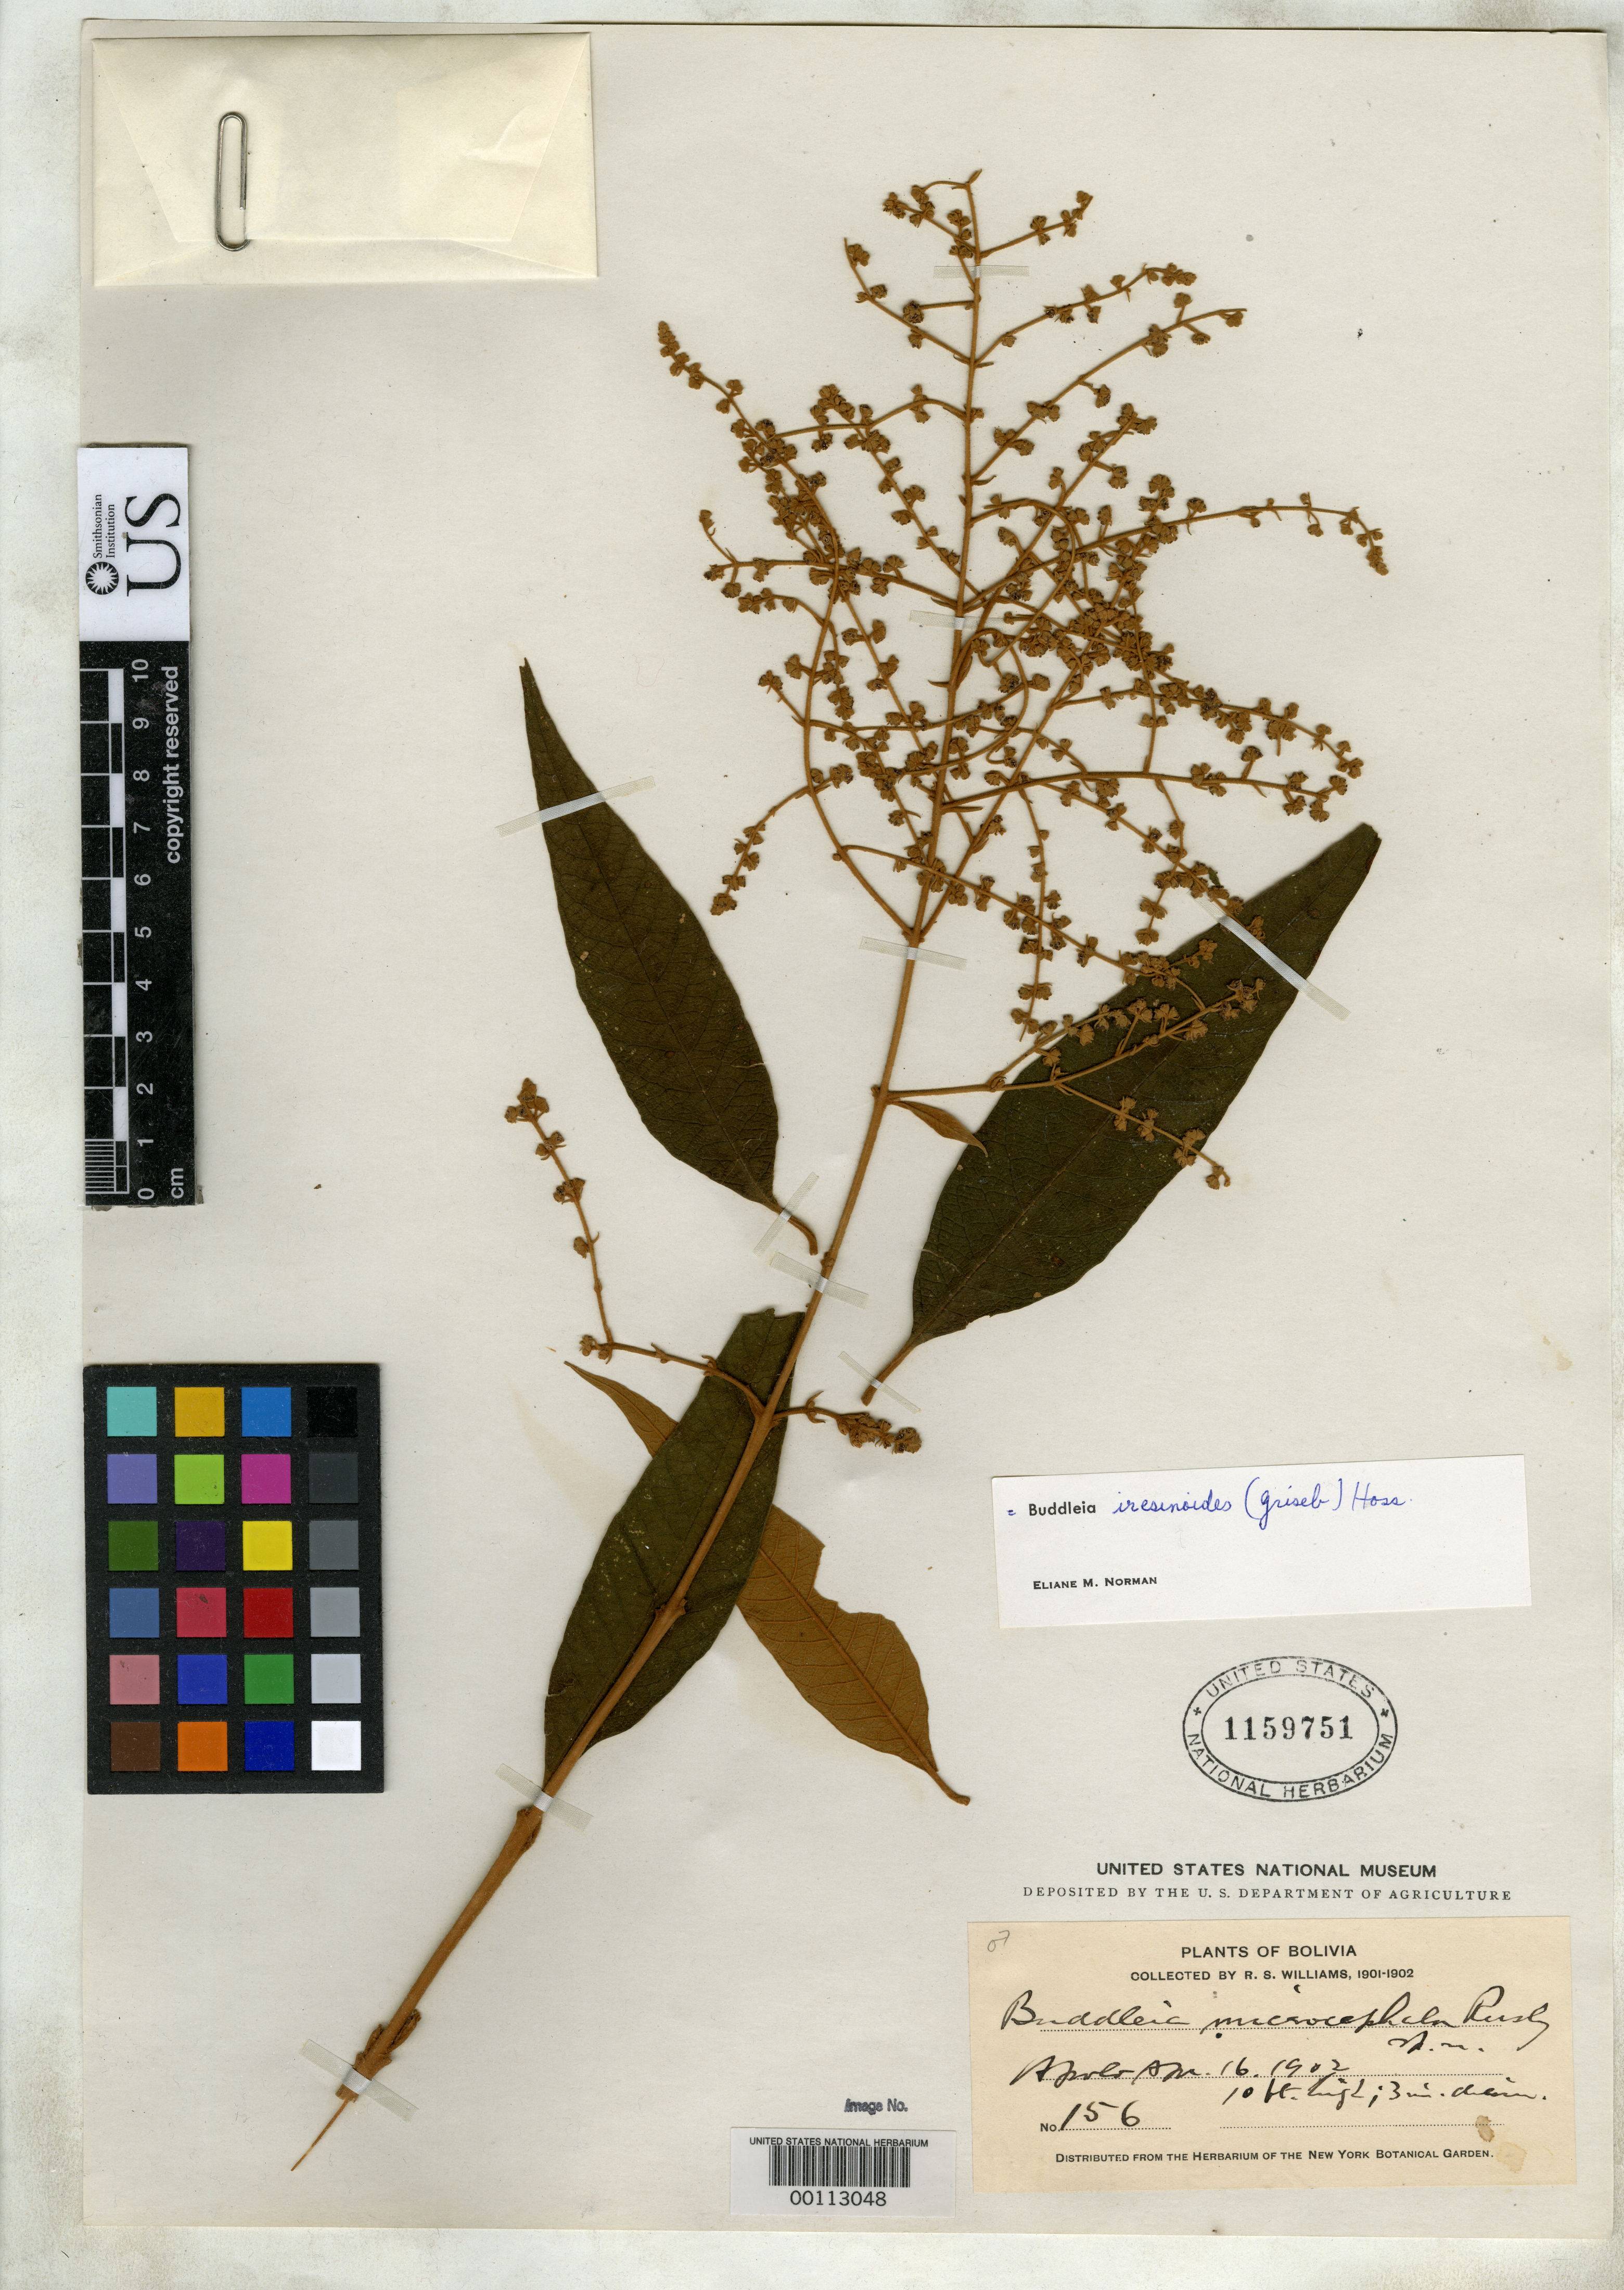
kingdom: Plantae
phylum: Tracheophyta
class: Magnoliopsida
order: Lamiales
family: Scrophulariaceae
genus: Buddleja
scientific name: Buddleja microcephala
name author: Rusby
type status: Isotype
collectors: R. S. Williams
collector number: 156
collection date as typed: Apr. 16, 1902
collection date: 1902-04-16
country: Bolivia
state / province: La Paz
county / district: Franz Tamayo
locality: Apolo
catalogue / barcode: US 1159751